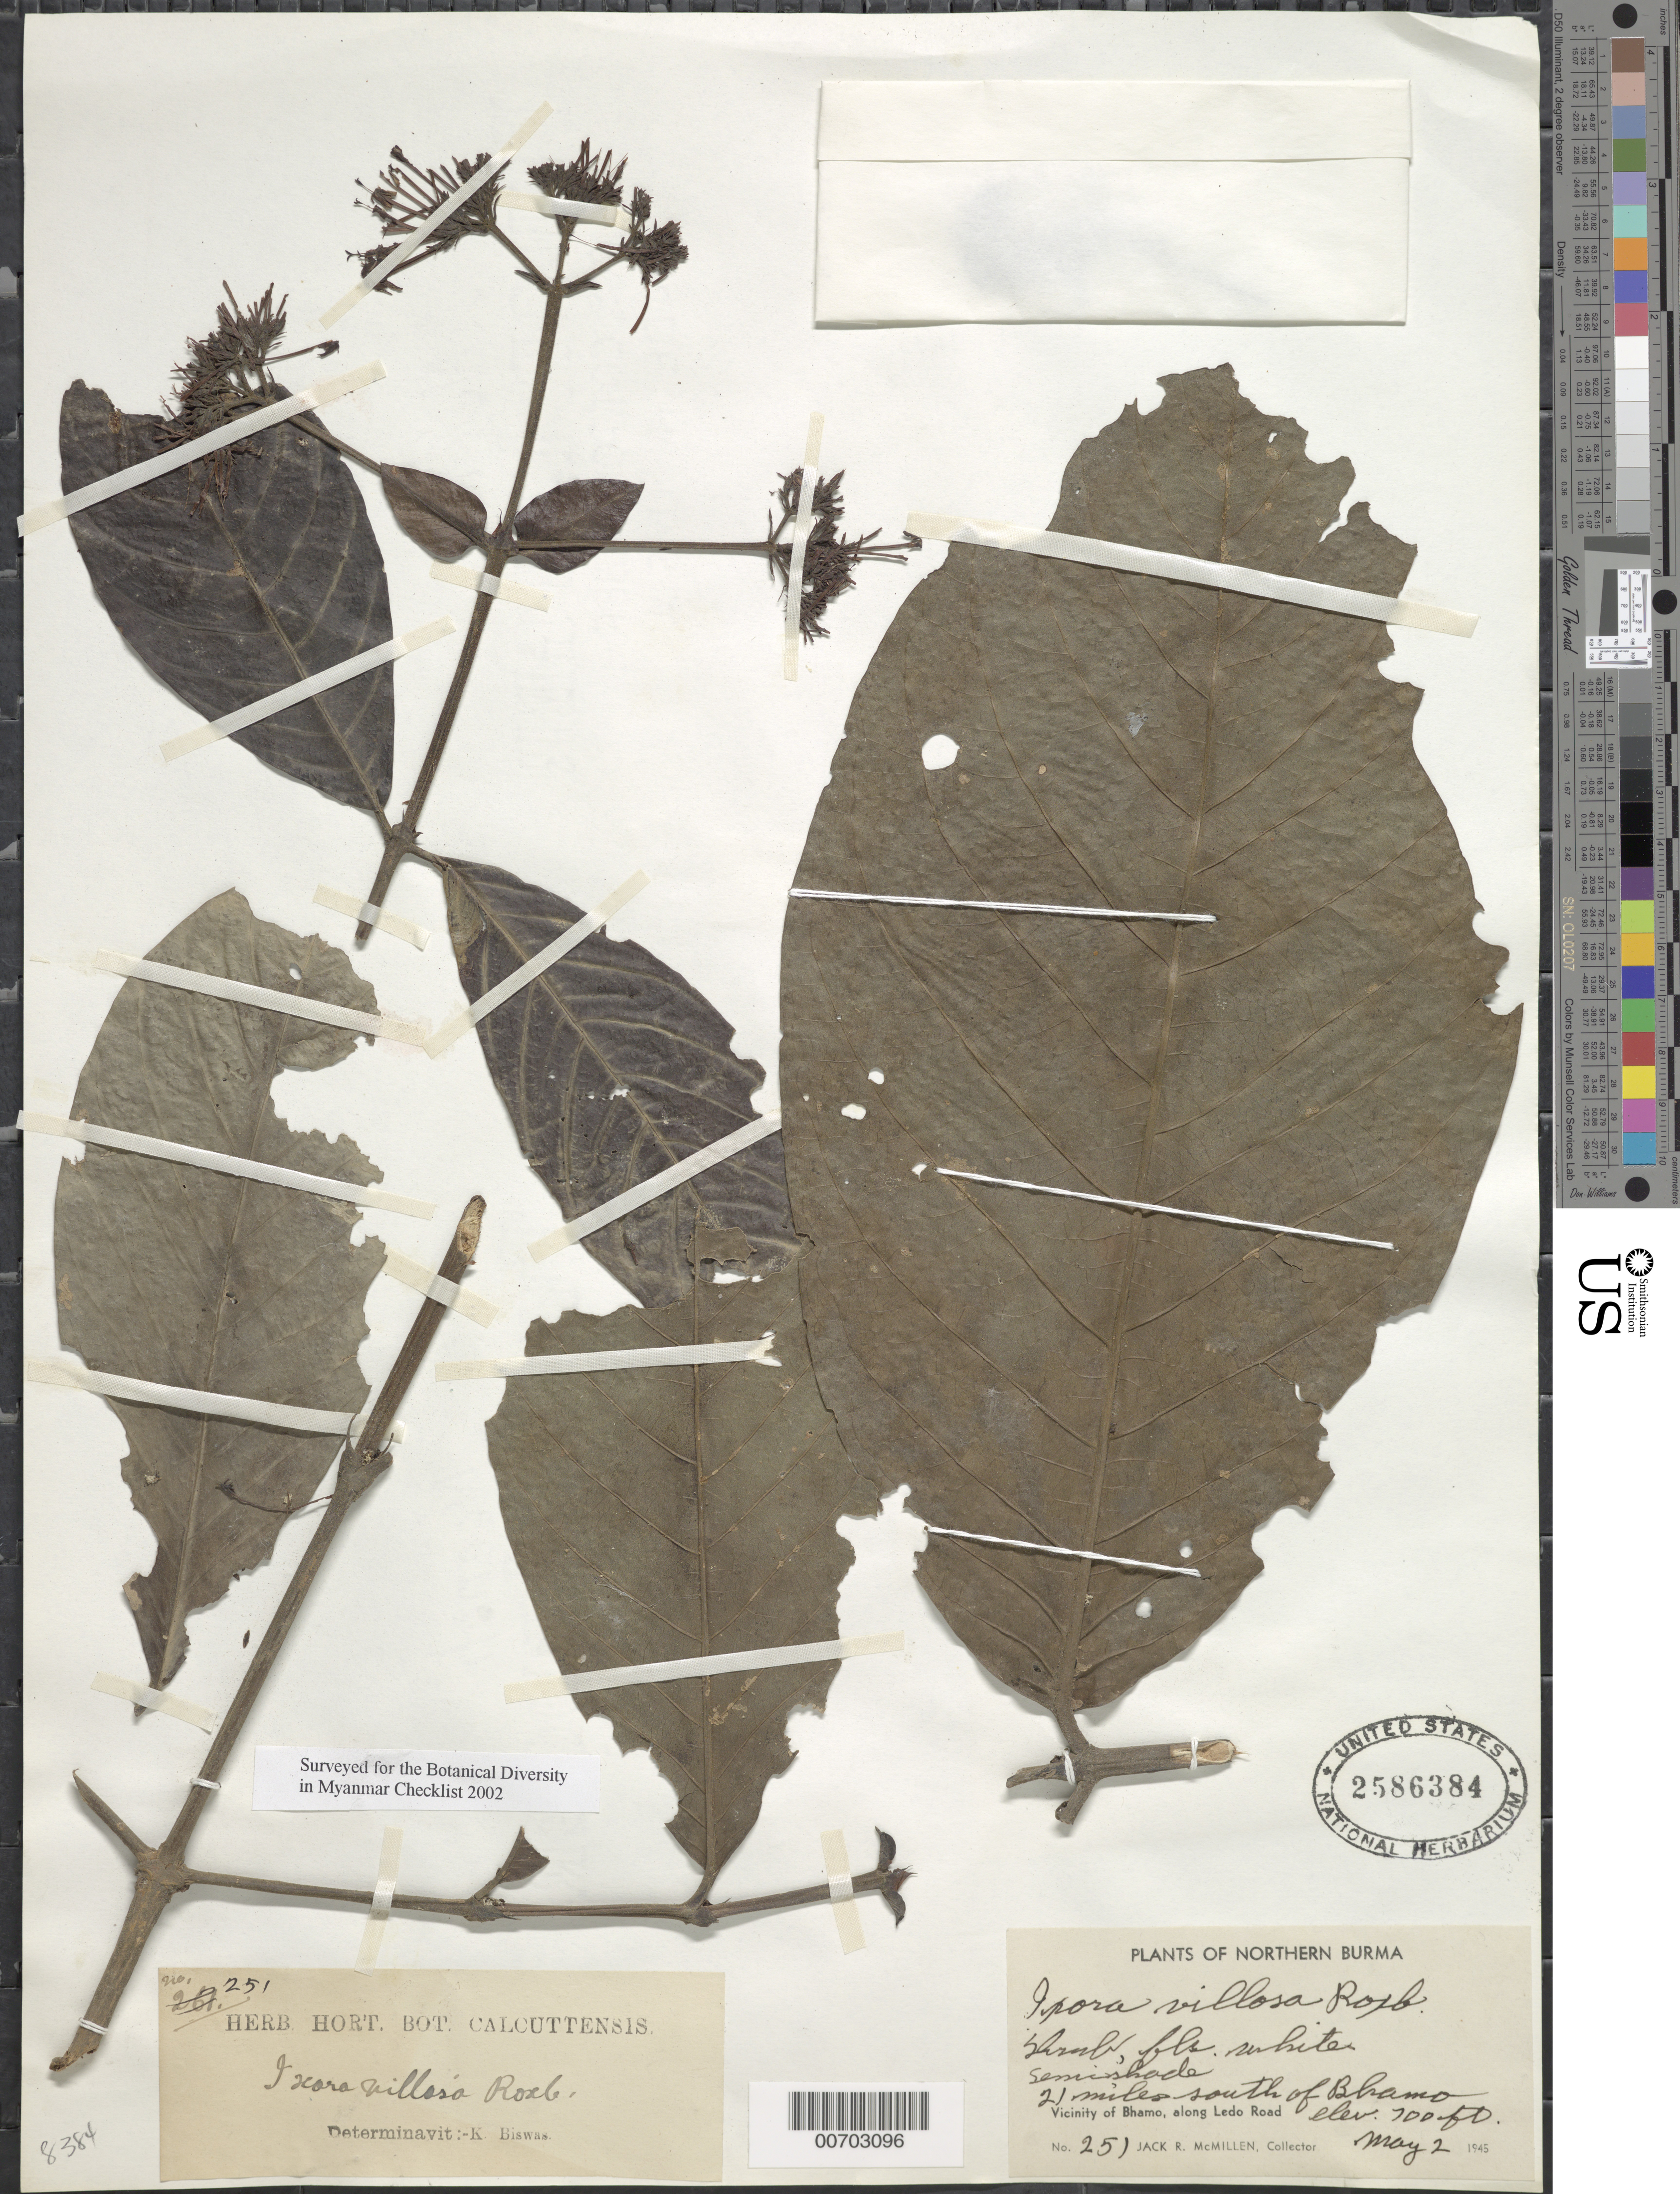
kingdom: Plantae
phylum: Tracheophyta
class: Magnoliopsida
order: Gentianales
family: Rubiaceae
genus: Ixora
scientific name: Ixora villosa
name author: Roxb.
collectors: J. McMillen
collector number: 251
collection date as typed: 02 May 1945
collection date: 1945-05-02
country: Myanmar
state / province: Kachin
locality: Bhamo, 21 mi. S, along Ledo Road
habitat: Semishade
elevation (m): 213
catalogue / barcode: US 2586384